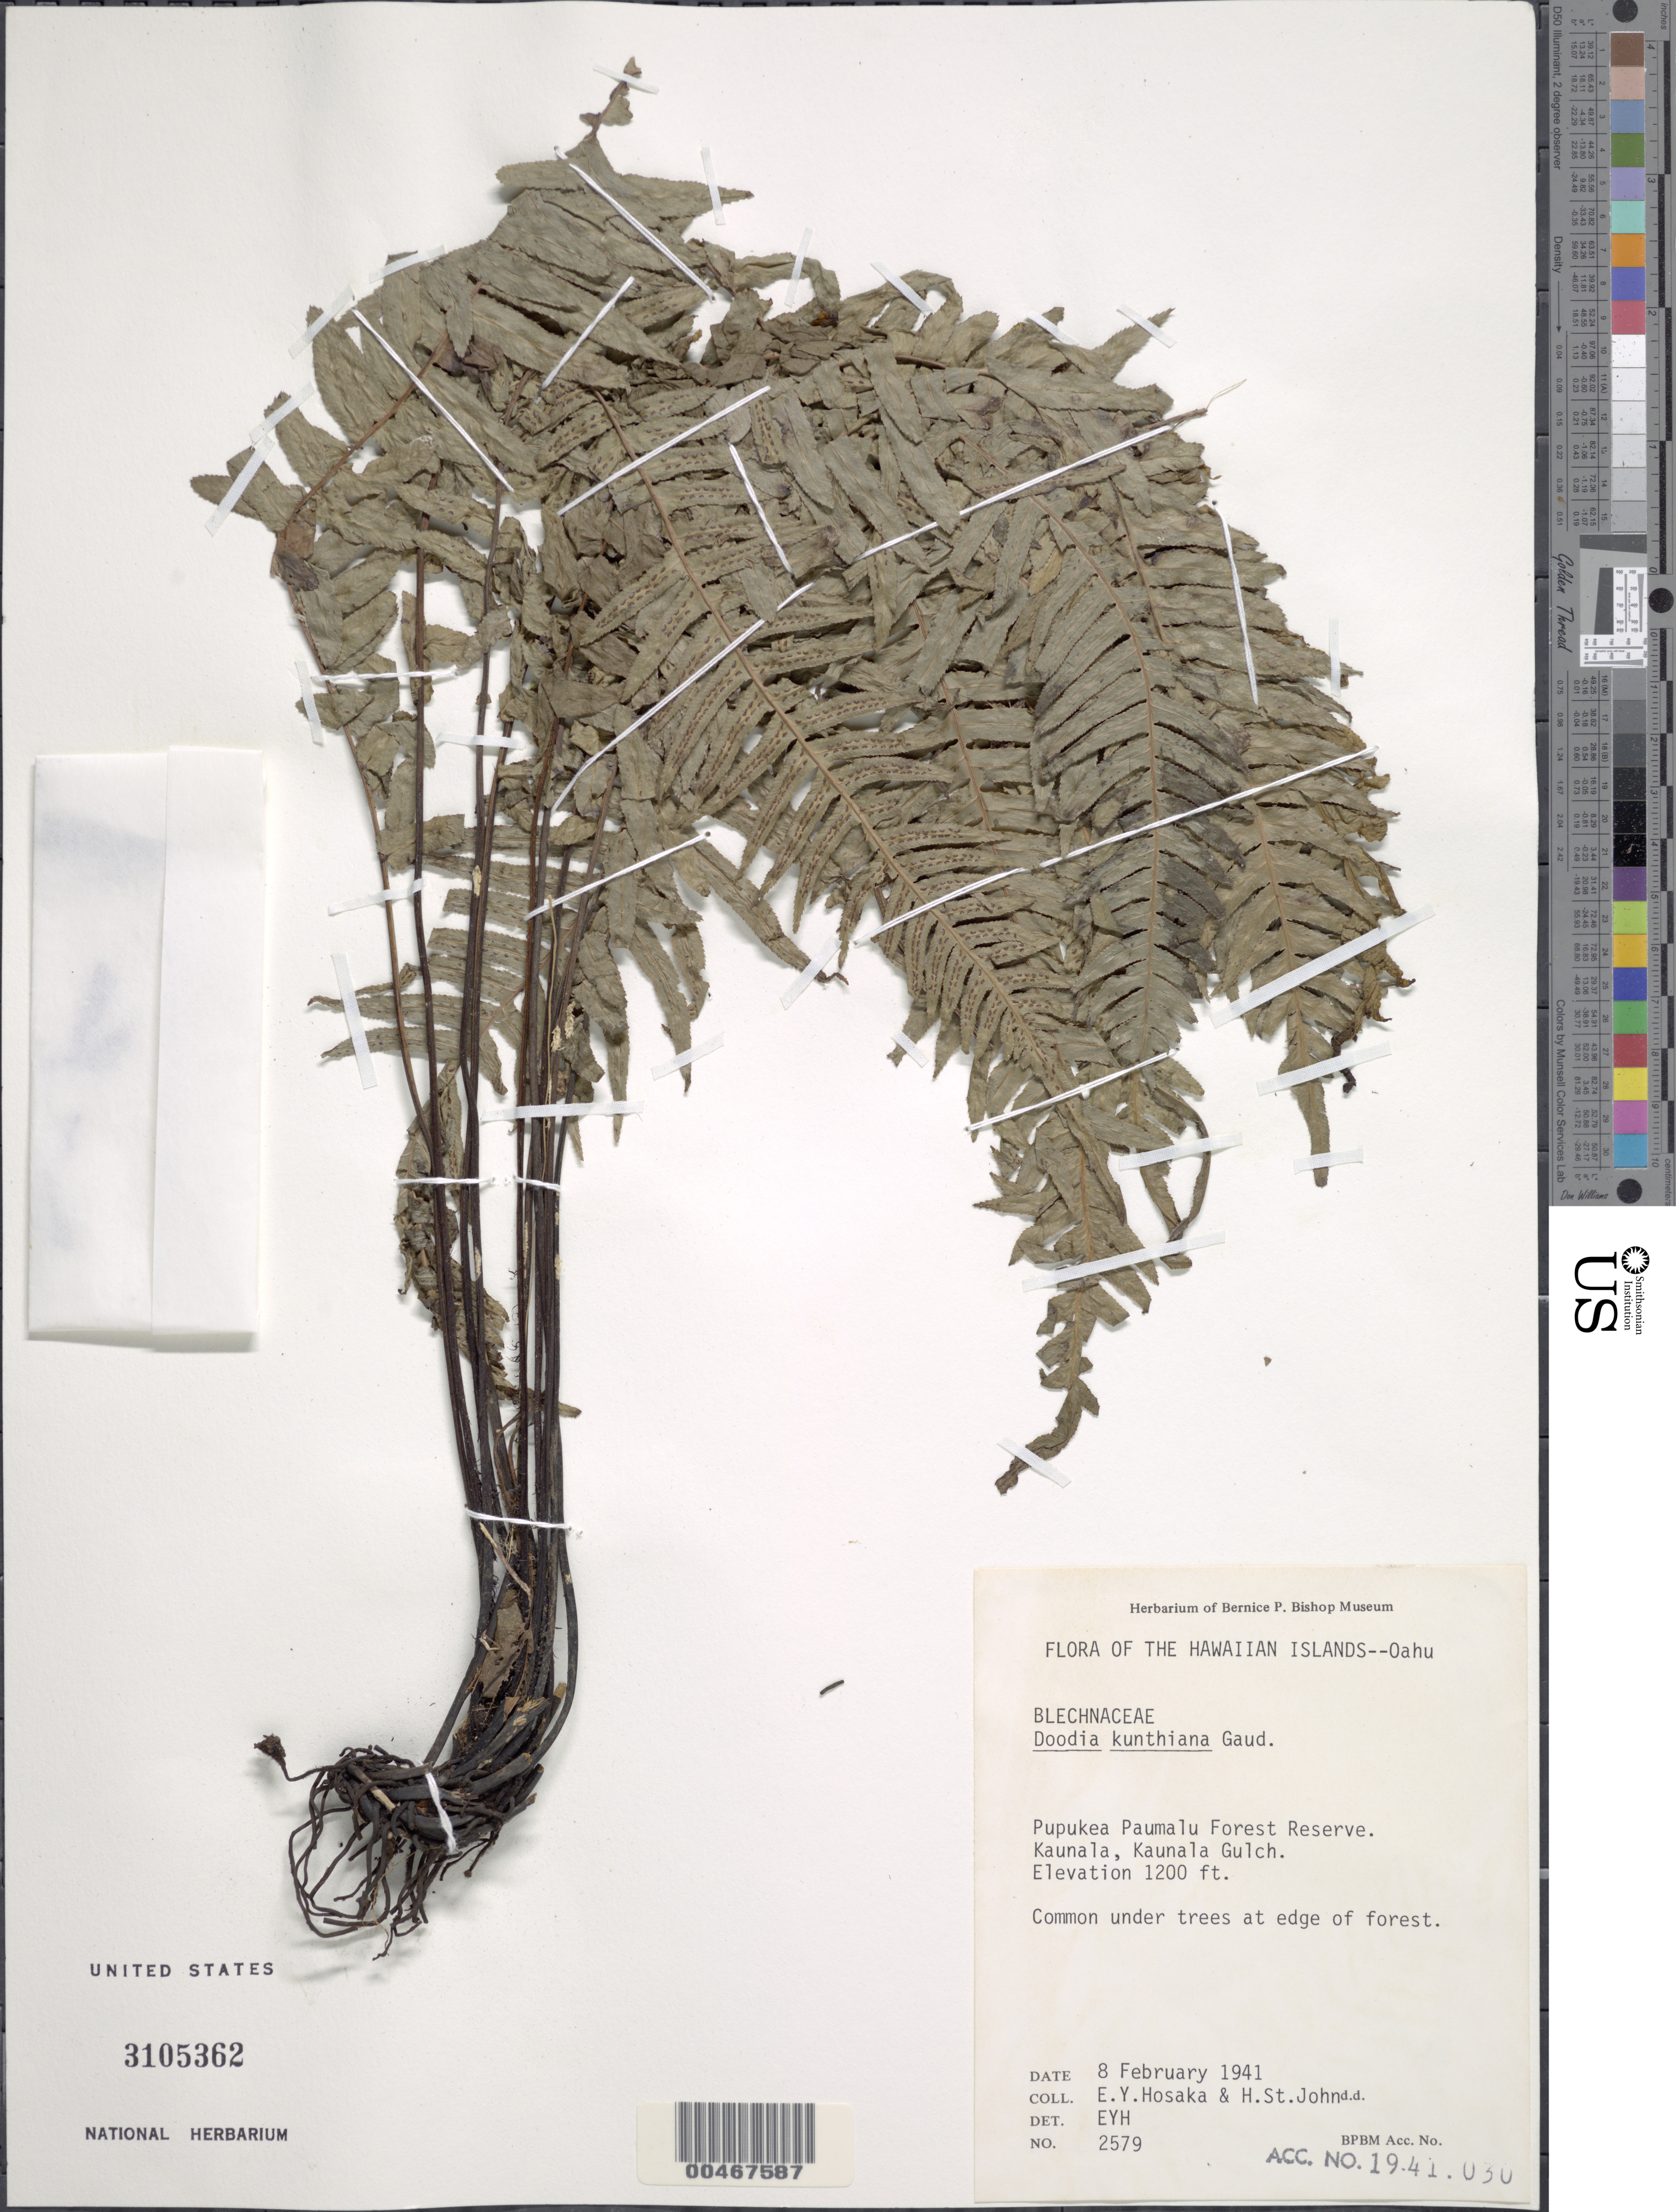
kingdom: Plantae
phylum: Tracheophyta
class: Polypodiopsida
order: Polypodiales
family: Blechnaceae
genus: Doodia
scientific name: Doodia kunthiana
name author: Gaudich.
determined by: Hosaka, E. Y.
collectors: E. Y. Hosaka & H. St. John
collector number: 2579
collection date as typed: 8 Feb 1941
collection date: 1941-02-08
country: United States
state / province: Hawaii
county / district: Honolulu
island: Oahu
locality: Pupukea Paumalu Forest Reserve, Kaunala, Kaunala Gulch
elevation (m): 366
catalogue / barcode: US 3105362